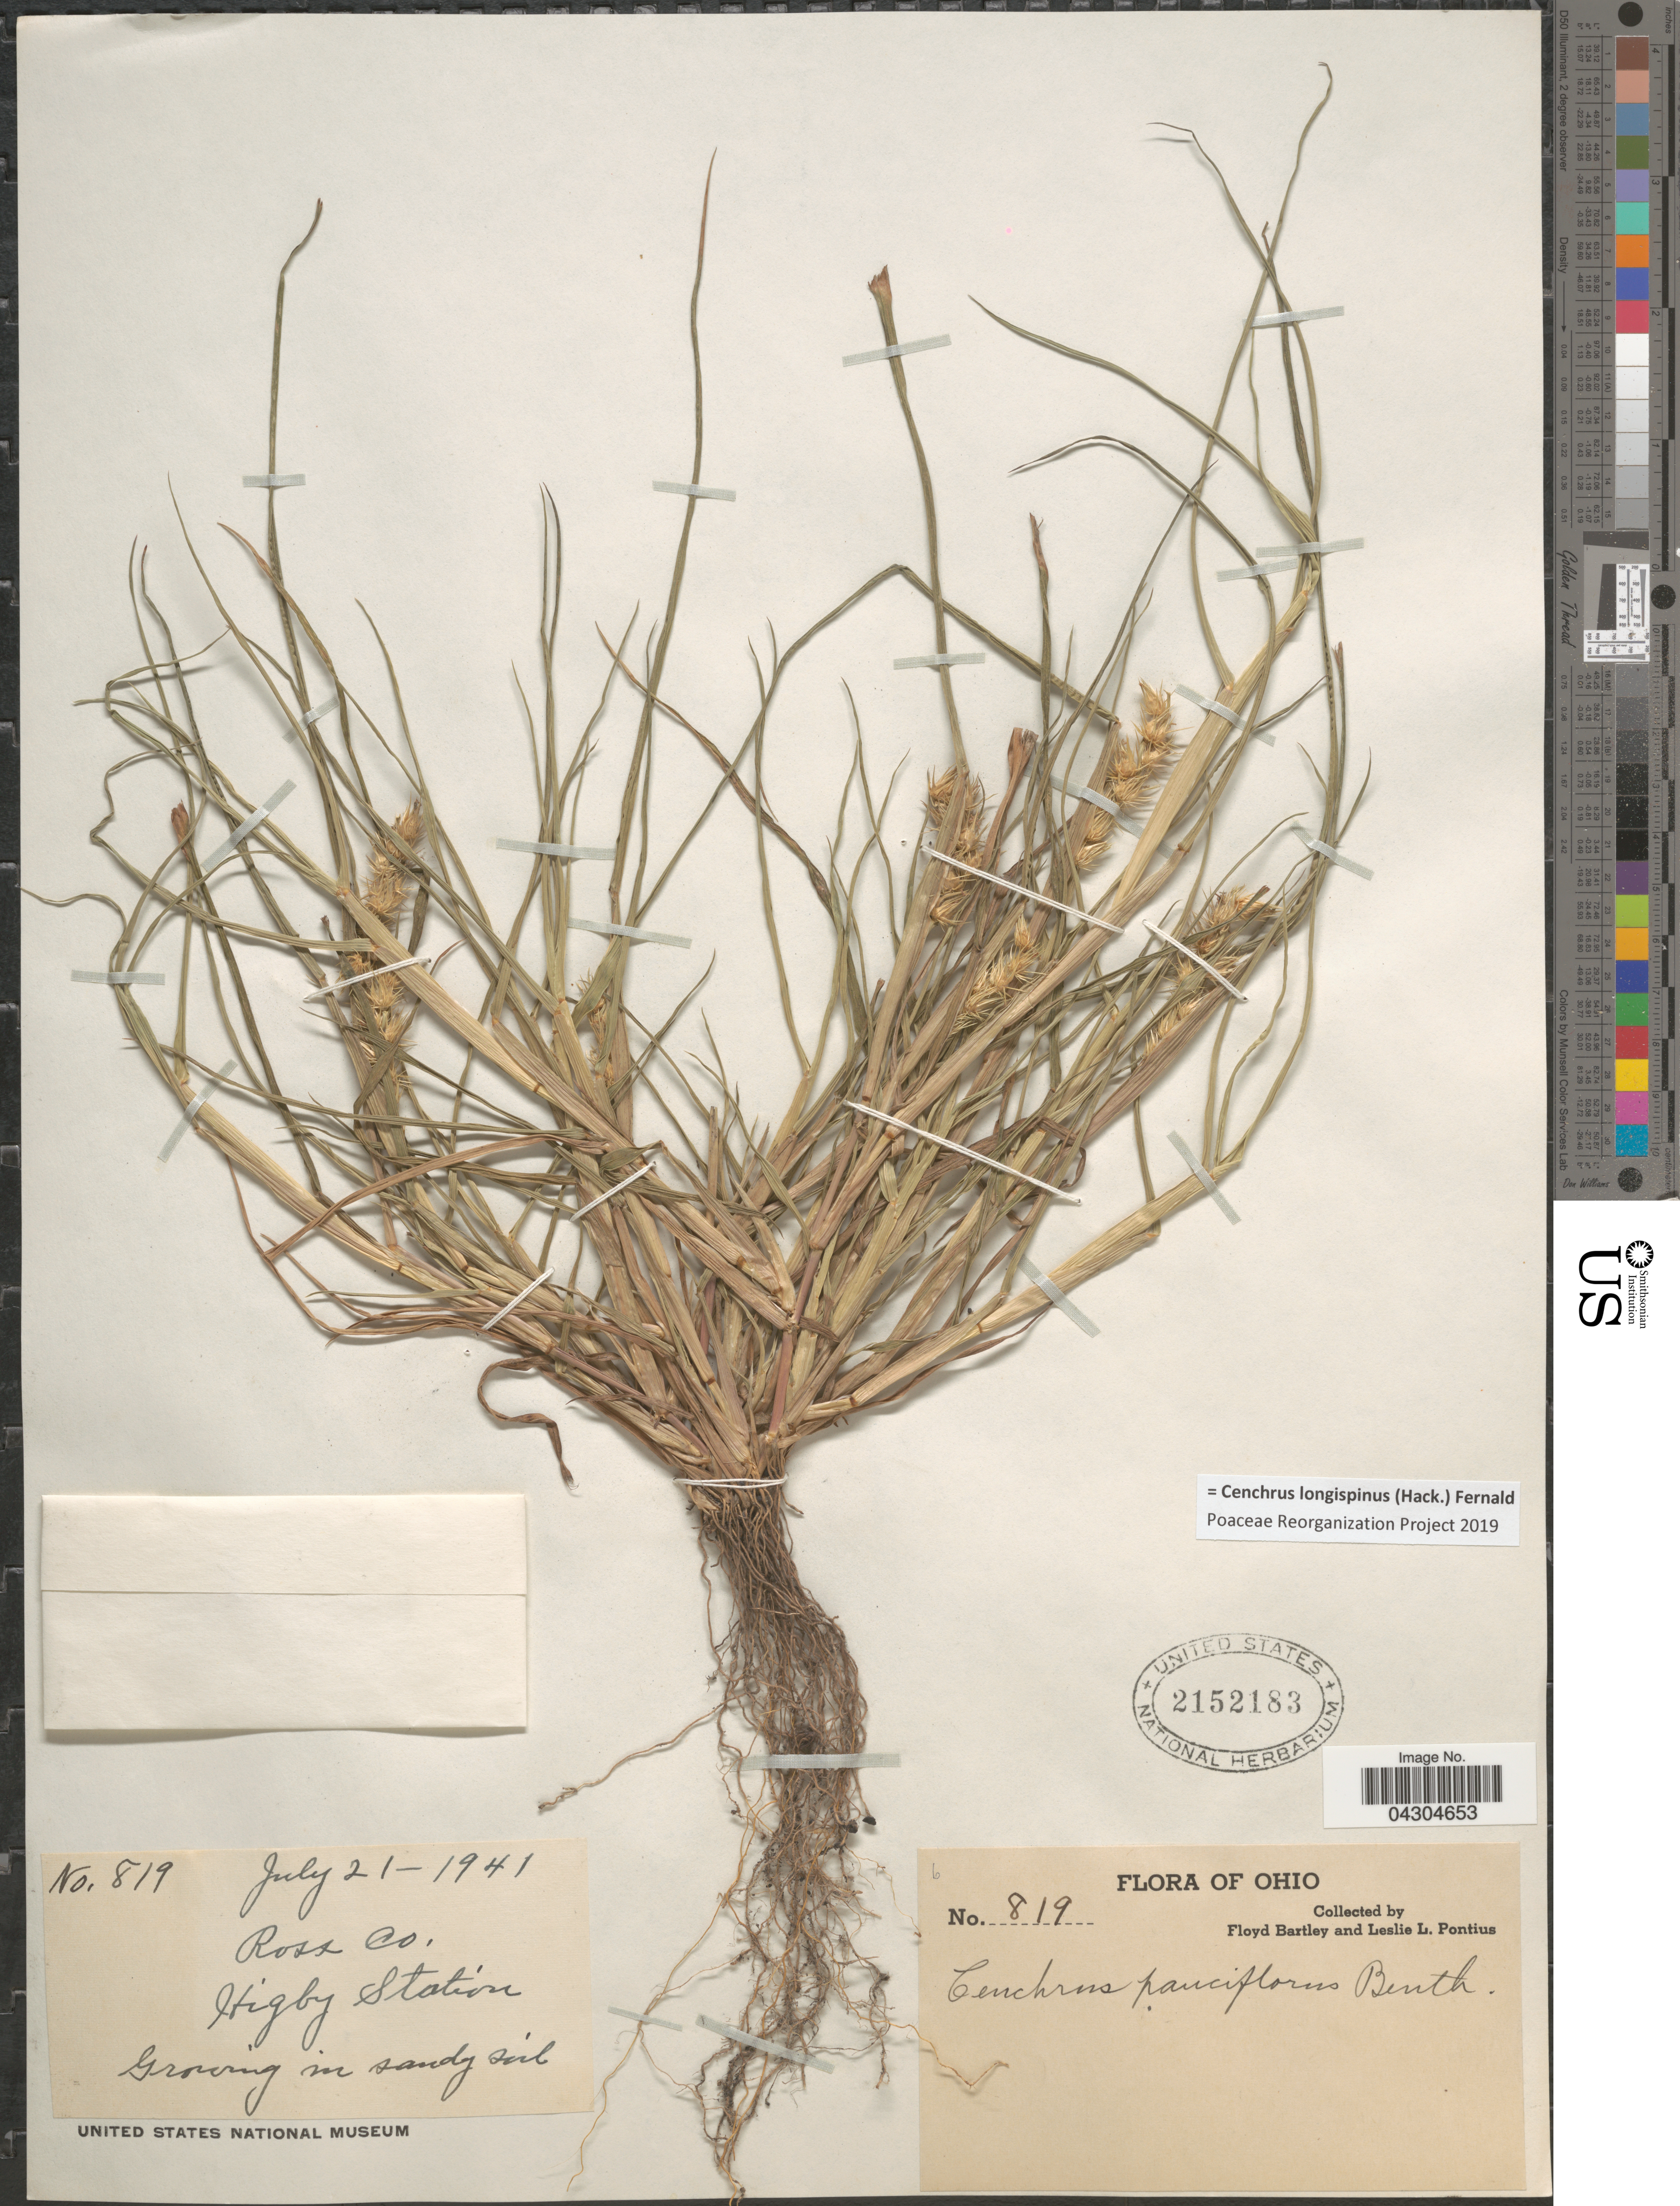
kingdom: Plantae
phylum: Tracheophyta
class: Liliopsida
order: Poales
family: Poaceae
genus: Cenchrus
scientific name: Cenchrus longispinus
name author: (Hack.) Fernald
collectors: F. Bartley & L. Pontius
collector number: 819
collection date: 1941-07-21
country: United States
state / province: Ohio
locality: Ross Co. Higby Station.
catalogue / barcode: US 2152183